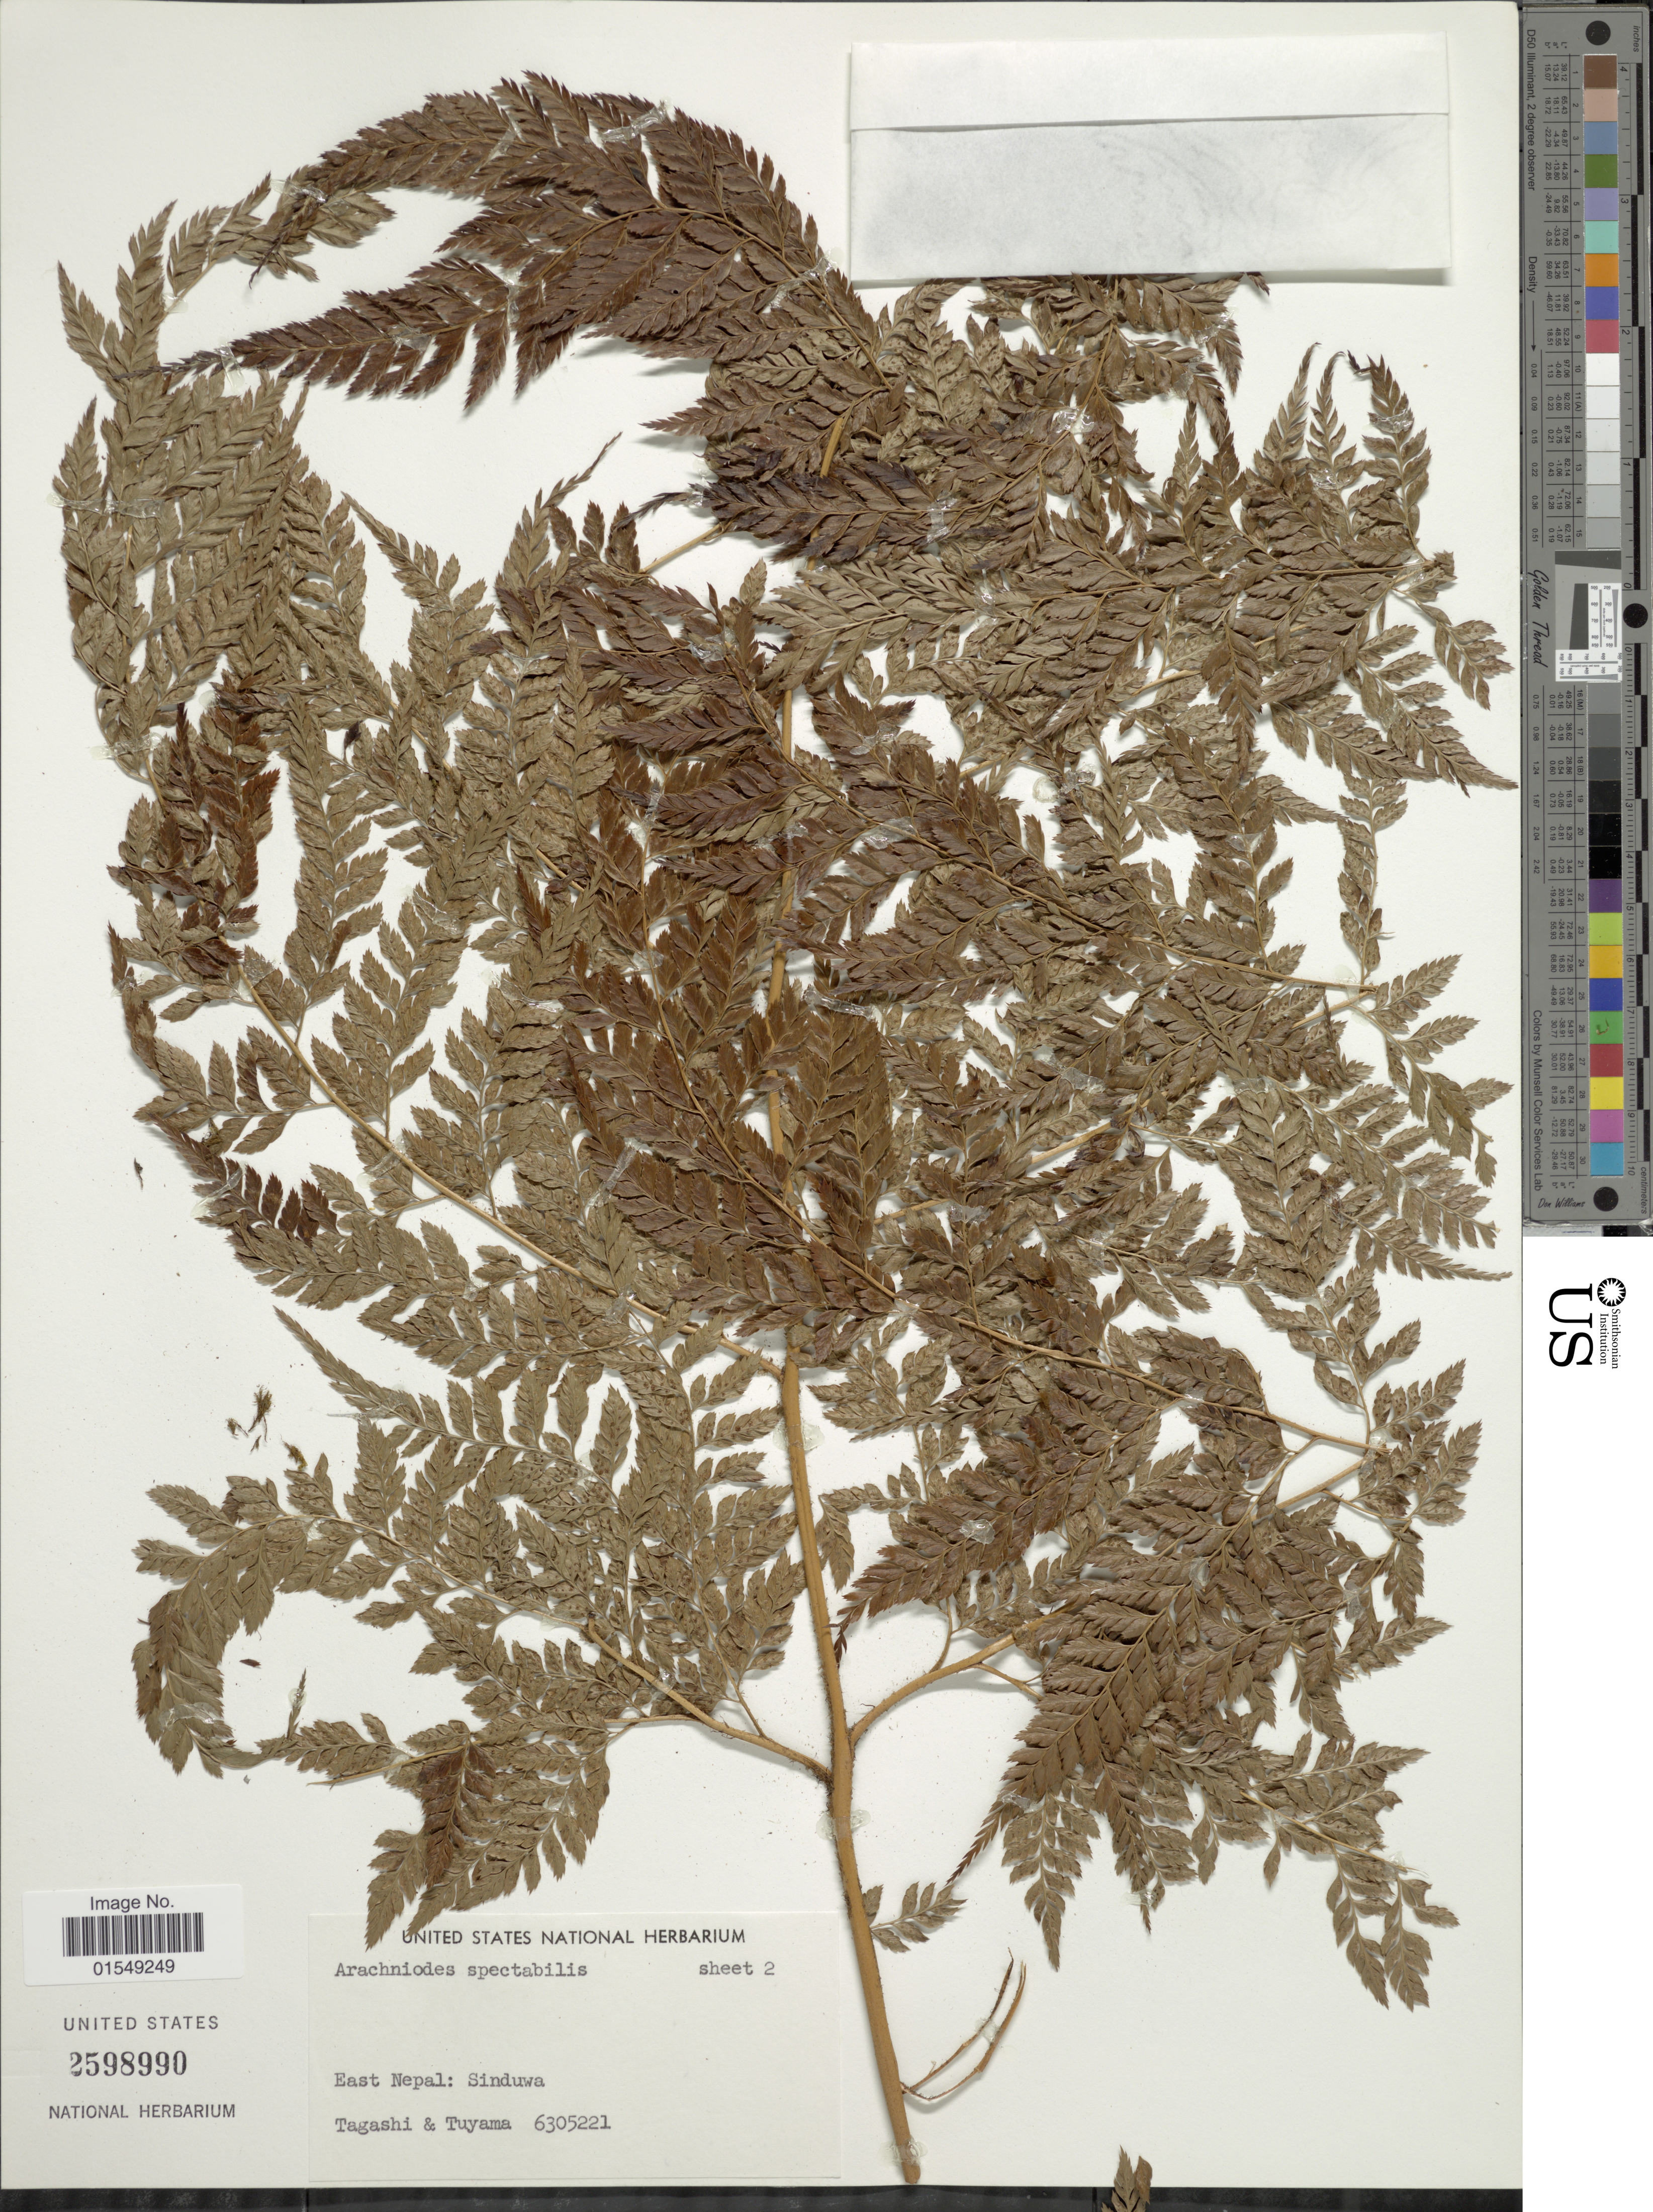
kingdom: Plantae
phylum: Tracheophyta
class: Polypodiopsida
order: Polypodiales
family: Dryopteridaceae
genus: Arachniodes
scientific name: Arachniodes spectabilis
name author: (Ching) Ching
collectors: M. Tagashi & T. Tuyama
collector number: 6305221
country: Nepal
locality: East Nepal: Sinduwa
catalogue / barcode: US 2598990